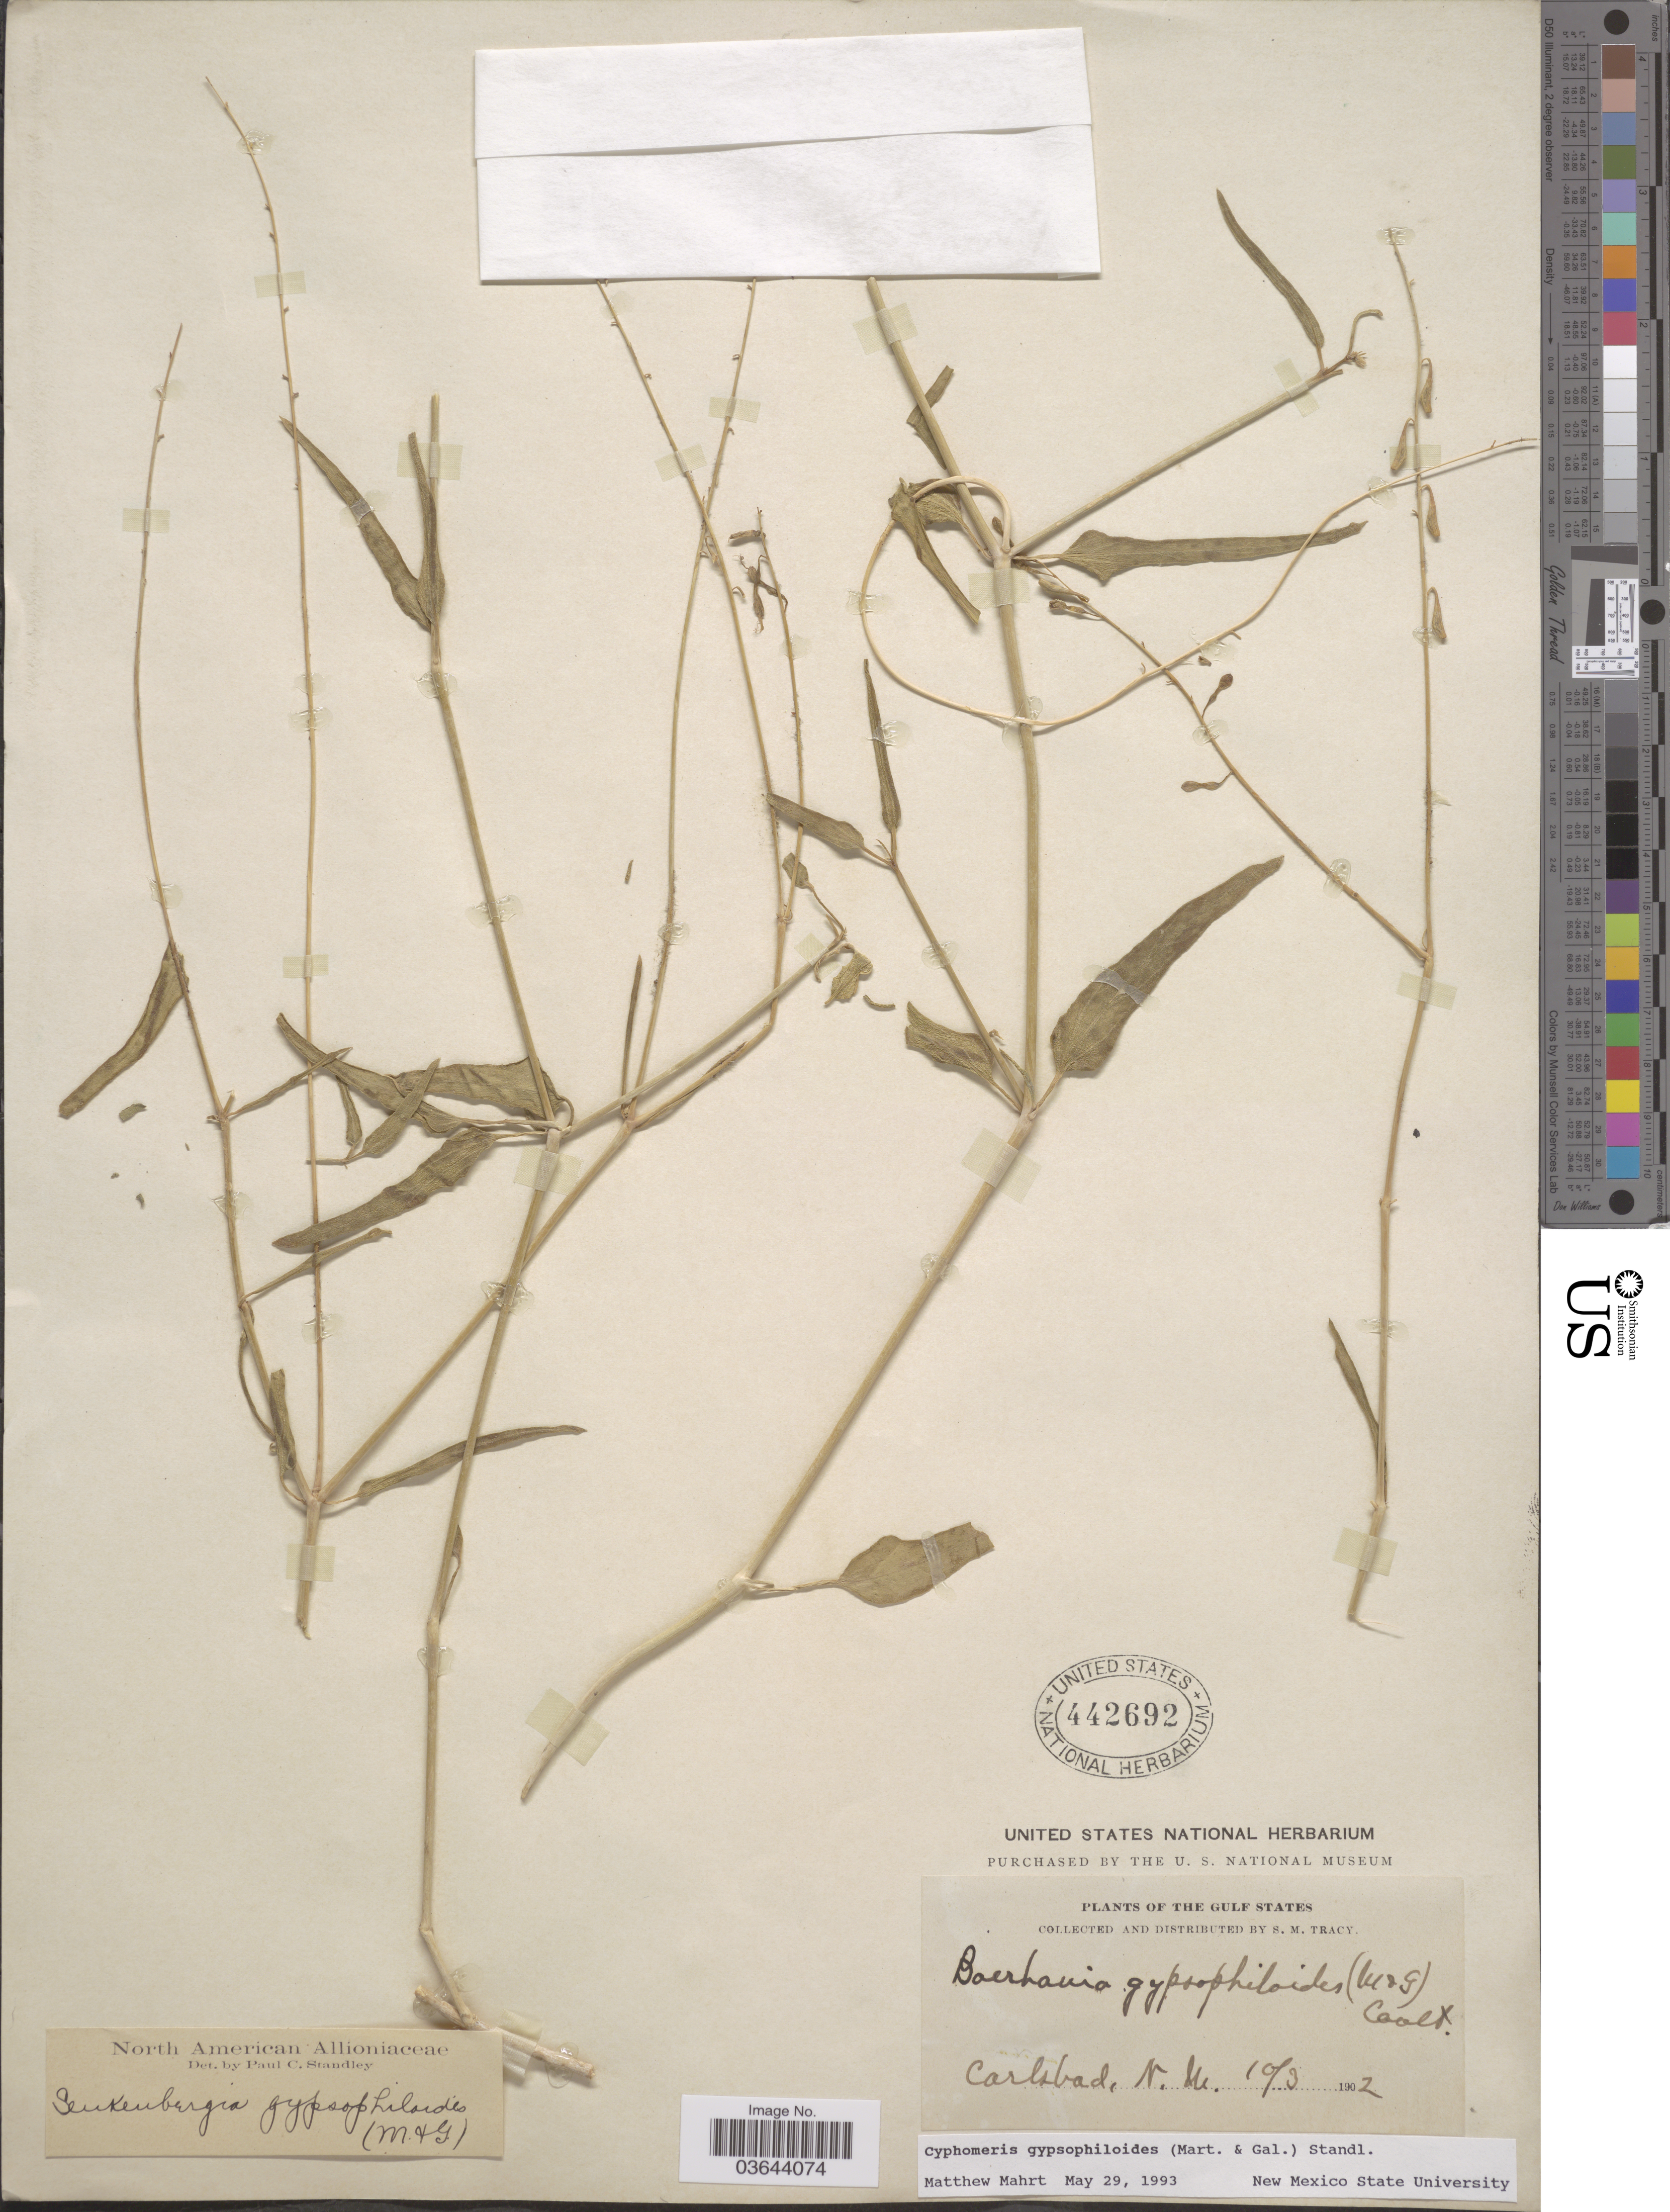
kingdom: Plantae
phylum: Tracheophyta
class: Magnoliopsida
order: Caryophyllales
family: Nyctaginaceae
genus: Cyphomeris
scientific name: Cyphomeris gypsophiloides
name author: (M. Martens & Galeotti) Standl.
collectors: S. M. Tracy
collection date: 1902-10-03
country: United States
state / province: New Mexico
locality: The Gulf States, Carlsbad.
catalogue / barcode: US 442692